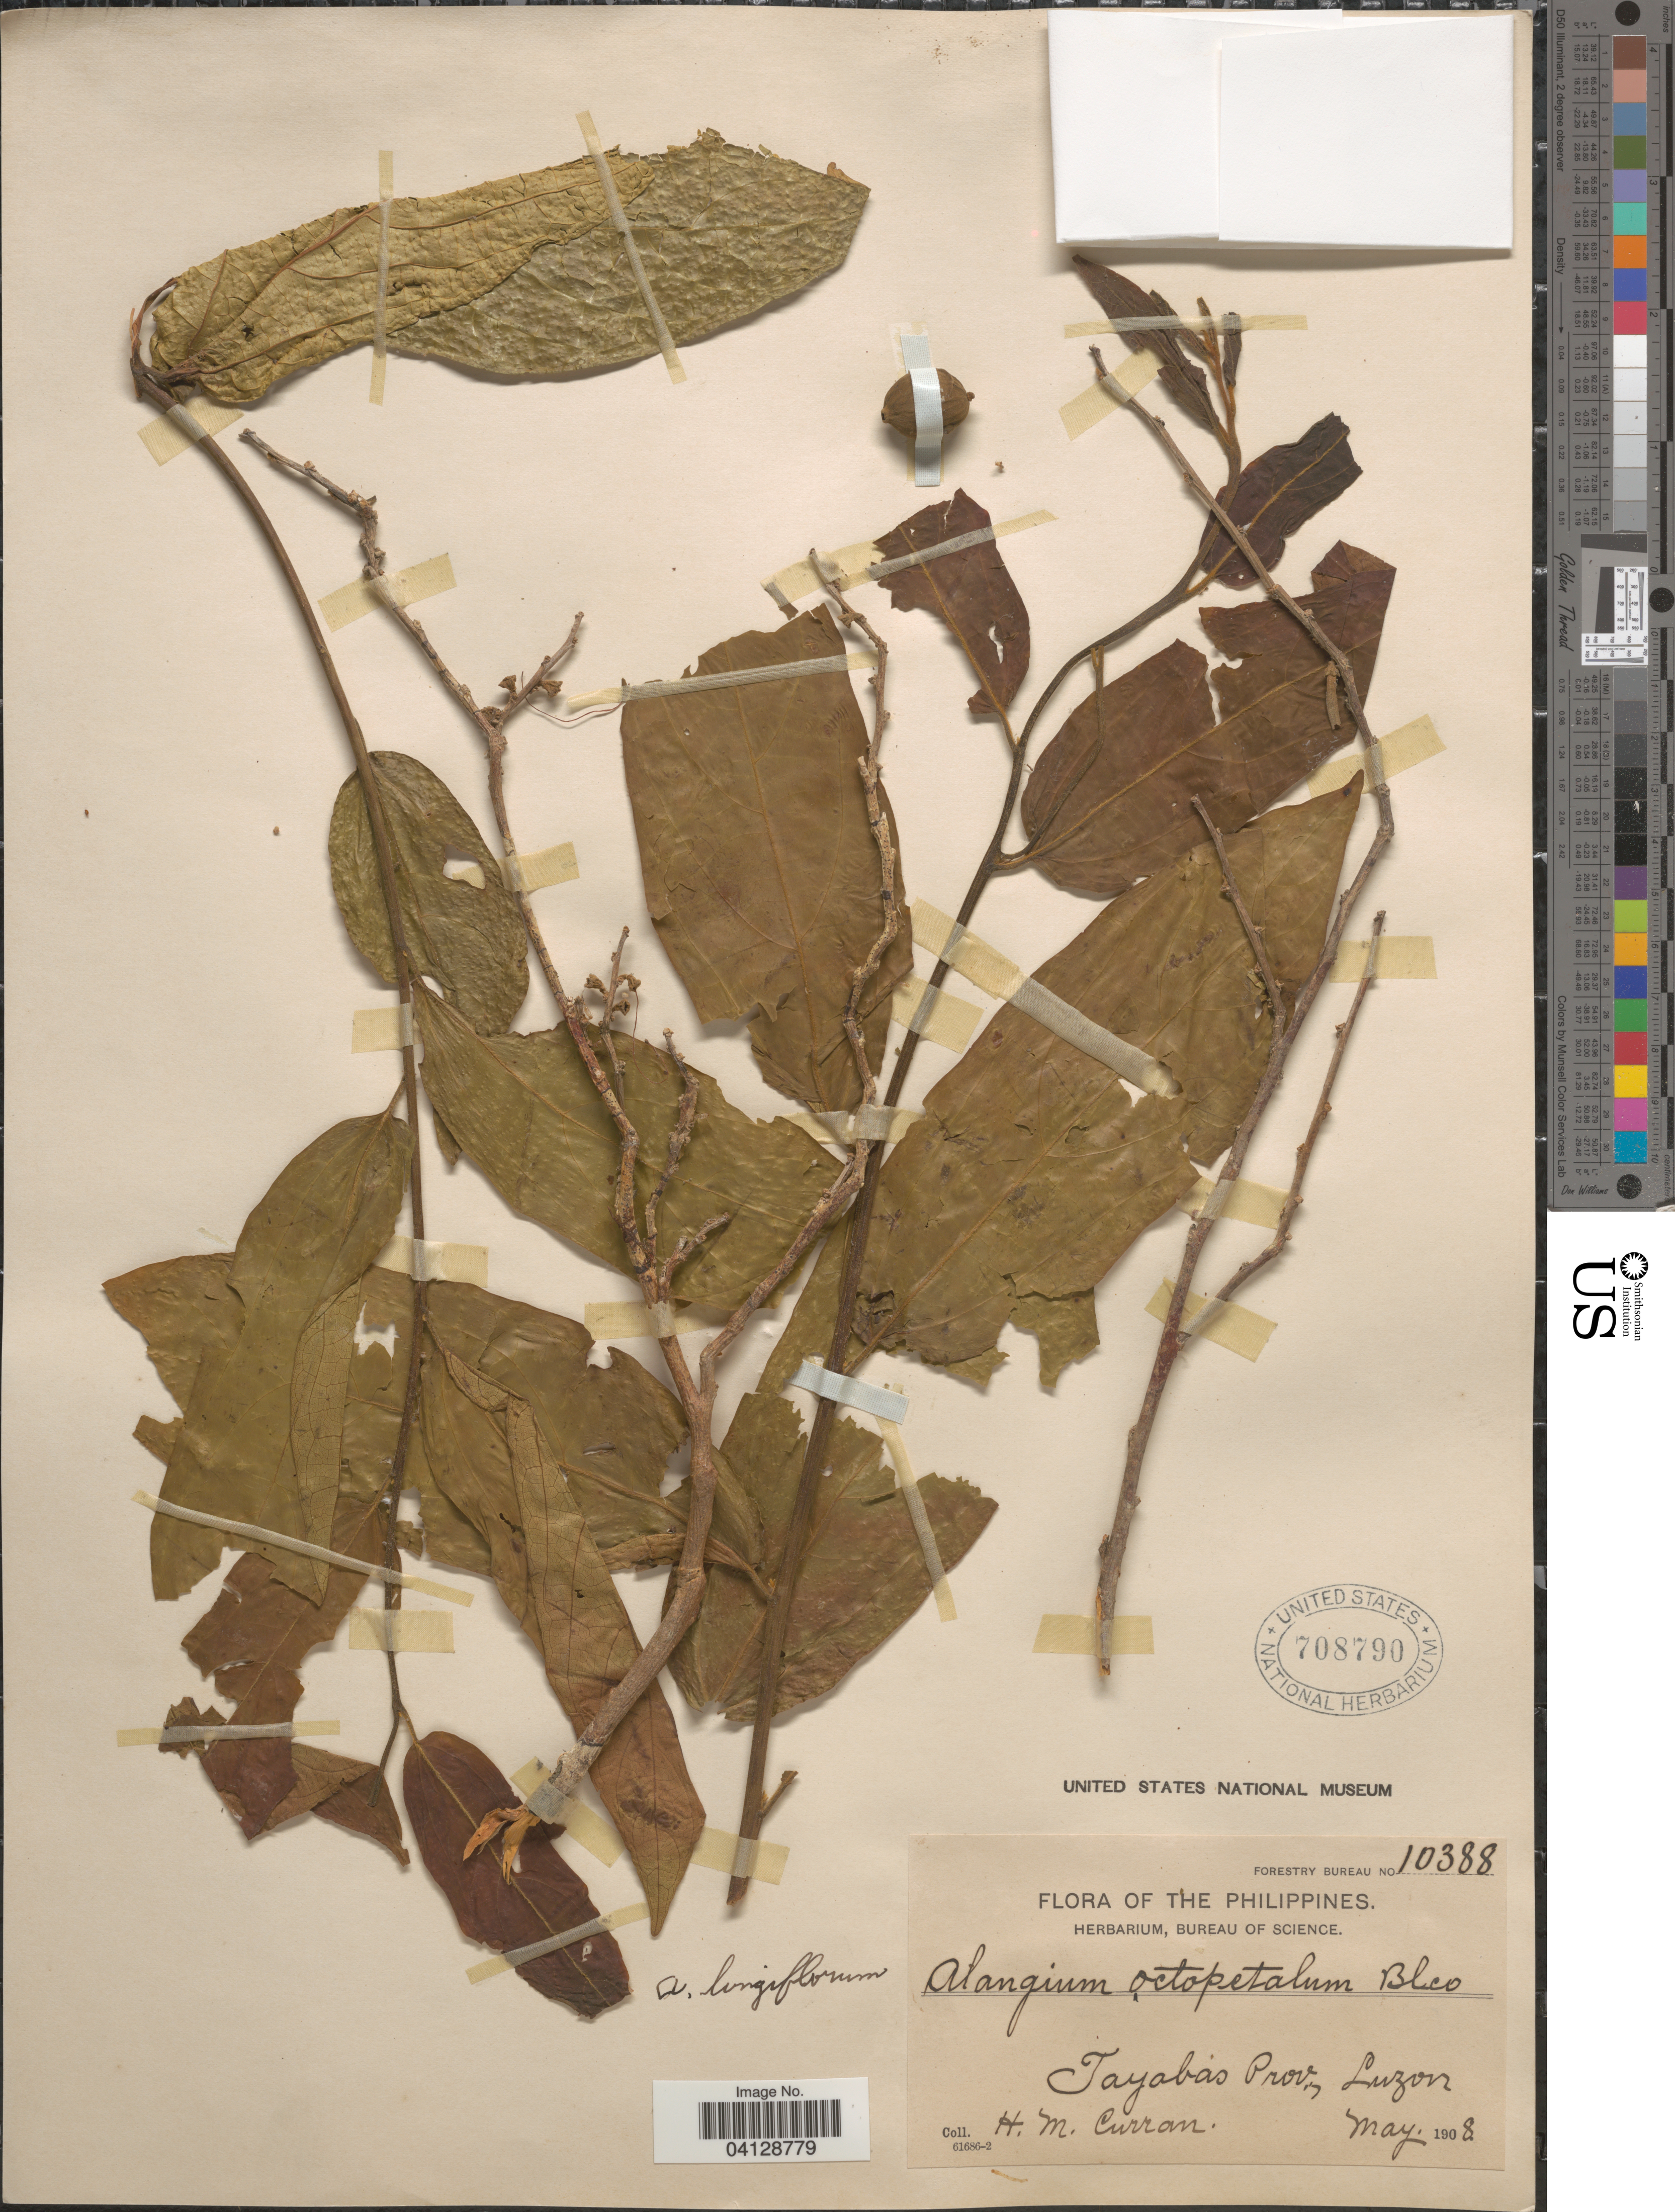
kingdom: Plantae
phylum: Tracheophyta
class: Magnoliopsida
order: Cornales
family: Cornaceae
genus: Alangium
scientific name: Alangium longiflorum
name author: Merr.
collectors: H. M. Curran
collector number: Forestry Bureau 10388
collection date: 1908-05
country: Philippines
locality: Tayabas Prov., Luzon.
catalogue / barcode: US 708790